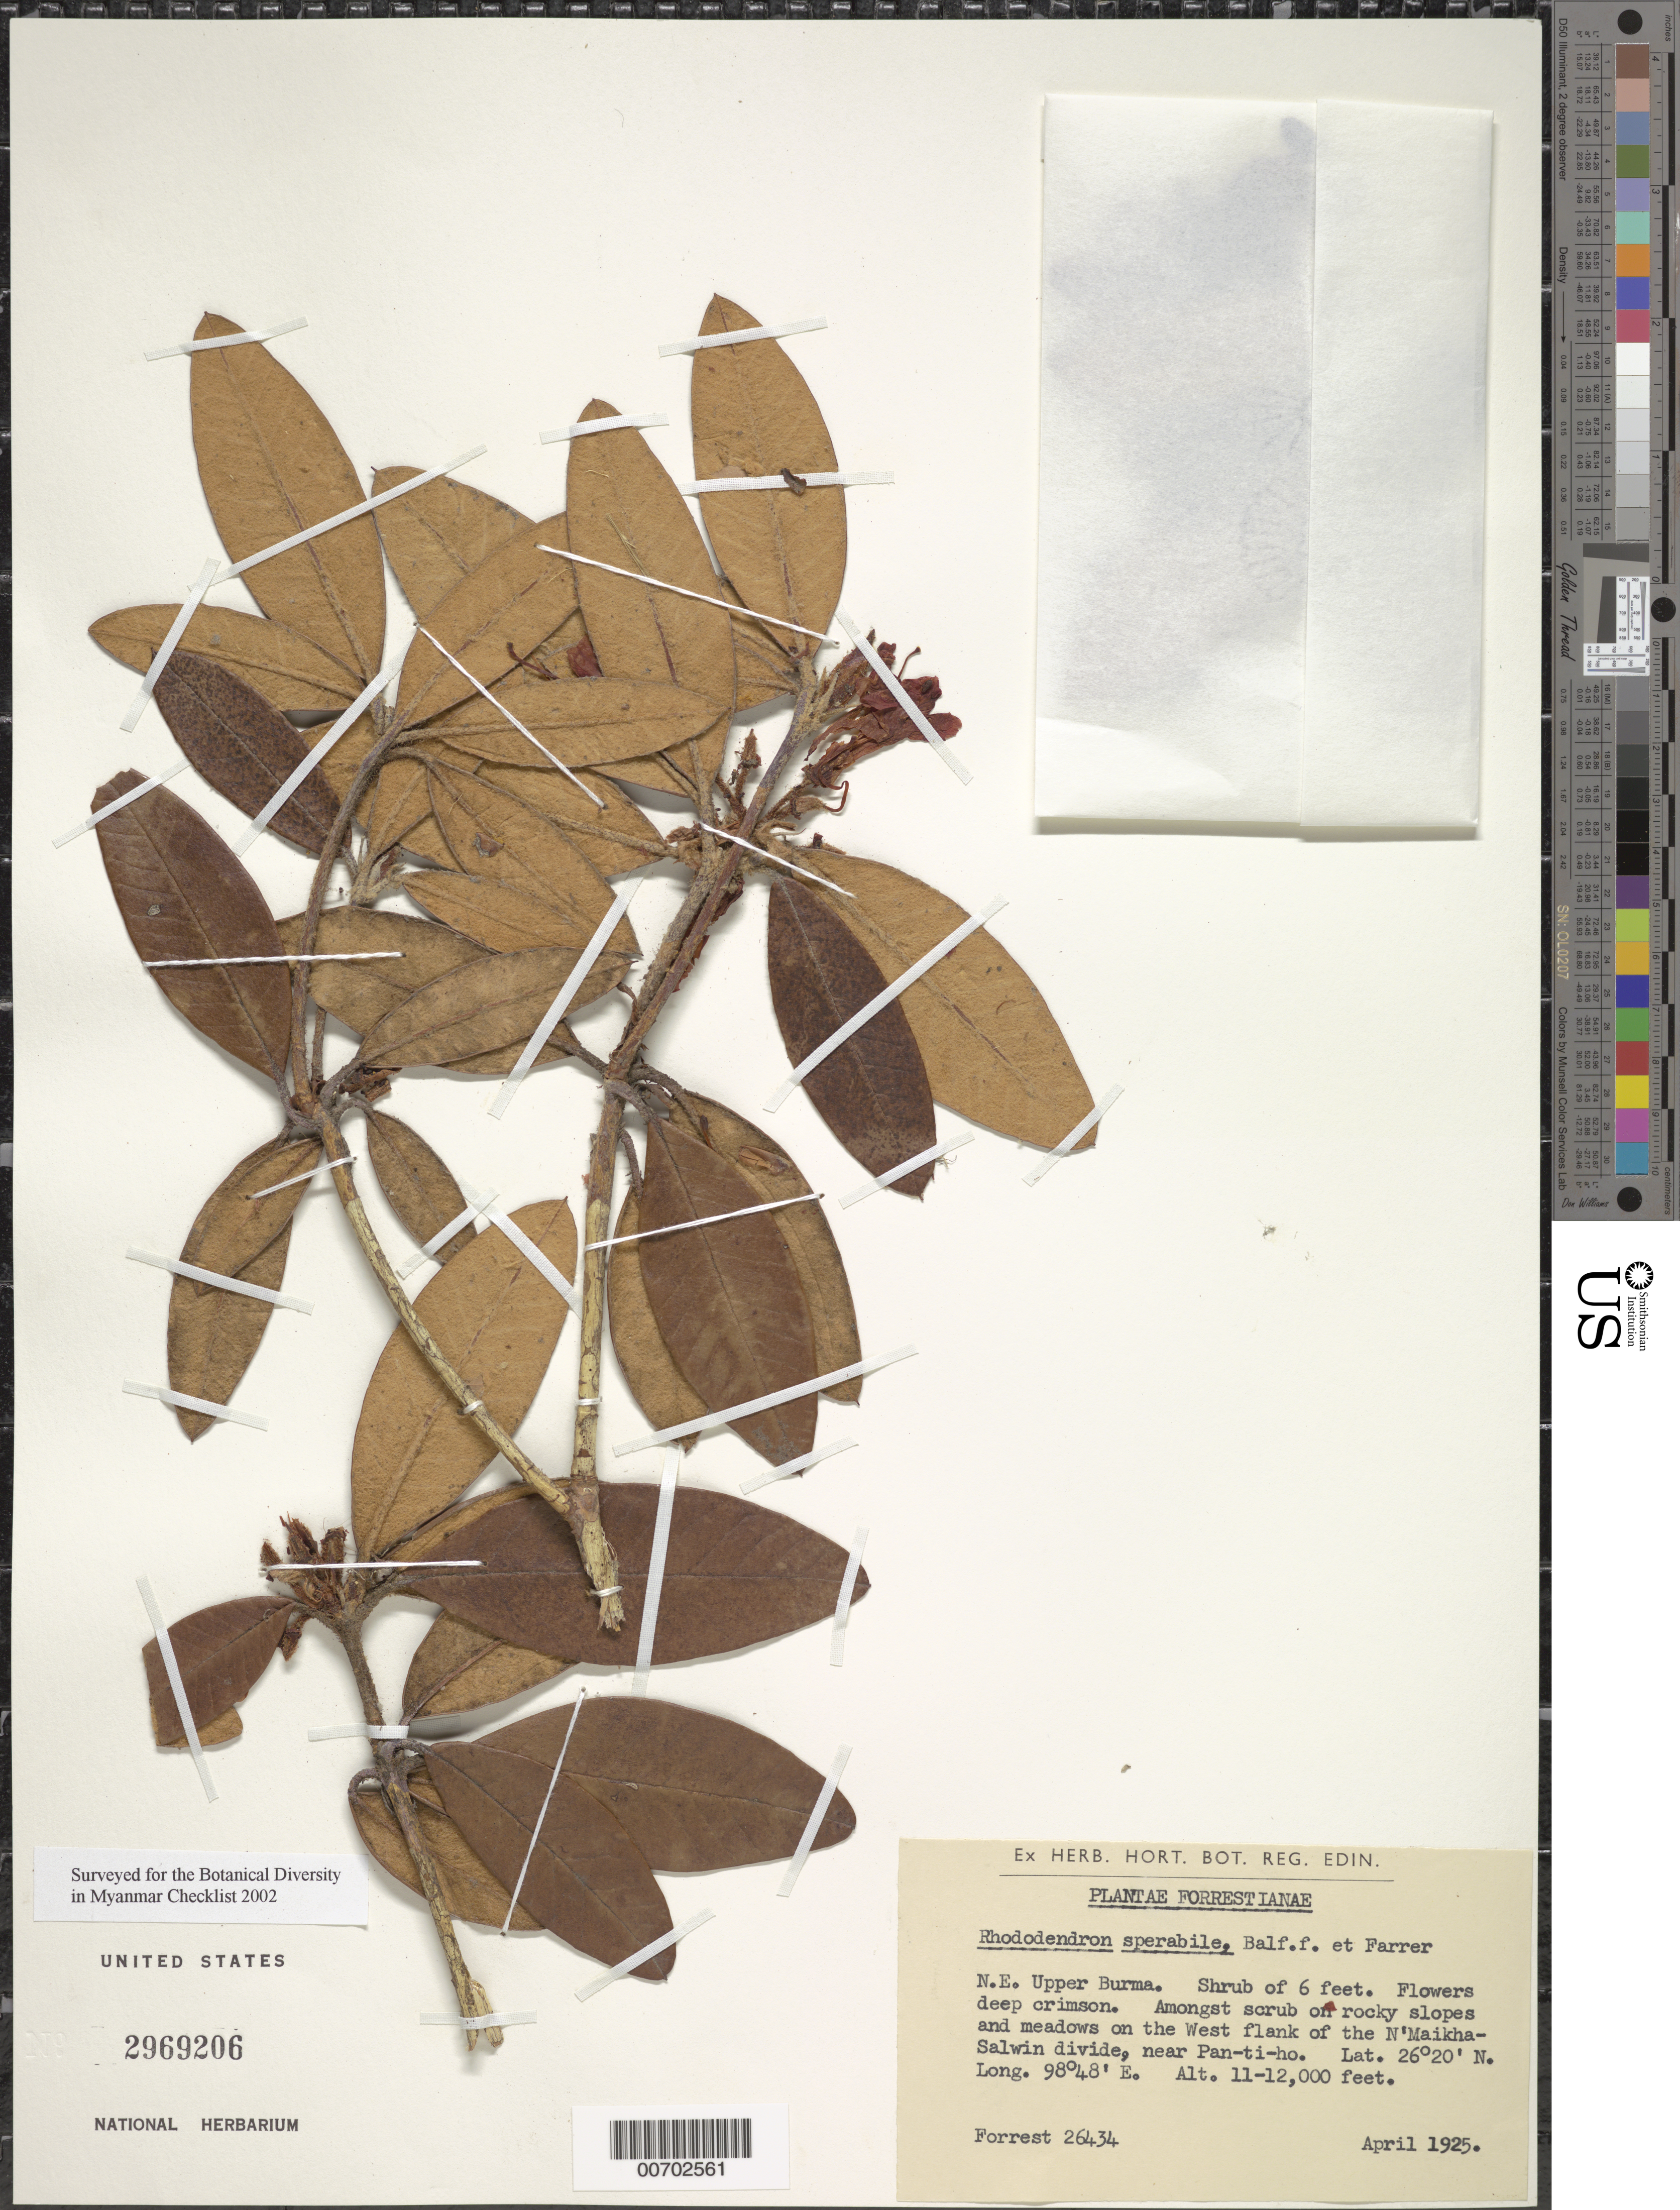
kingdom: Plantae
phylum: Tracheophyta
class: Magnoliopsida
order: Ericales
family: Ericaceae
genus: Rhododendron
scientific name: Rhododendron sperabile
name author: Balf. f. & Farrer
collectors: G. Forrest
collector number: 26434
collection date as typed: Apr 1925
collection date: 1925-04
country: Myanmar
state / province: Kachin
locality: N'Maikha-Salwin Divide, W flank, near Pan-ti-ho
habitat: Among scrub on rocky slopes and meadows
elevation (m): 3353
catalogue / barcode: US 2969206